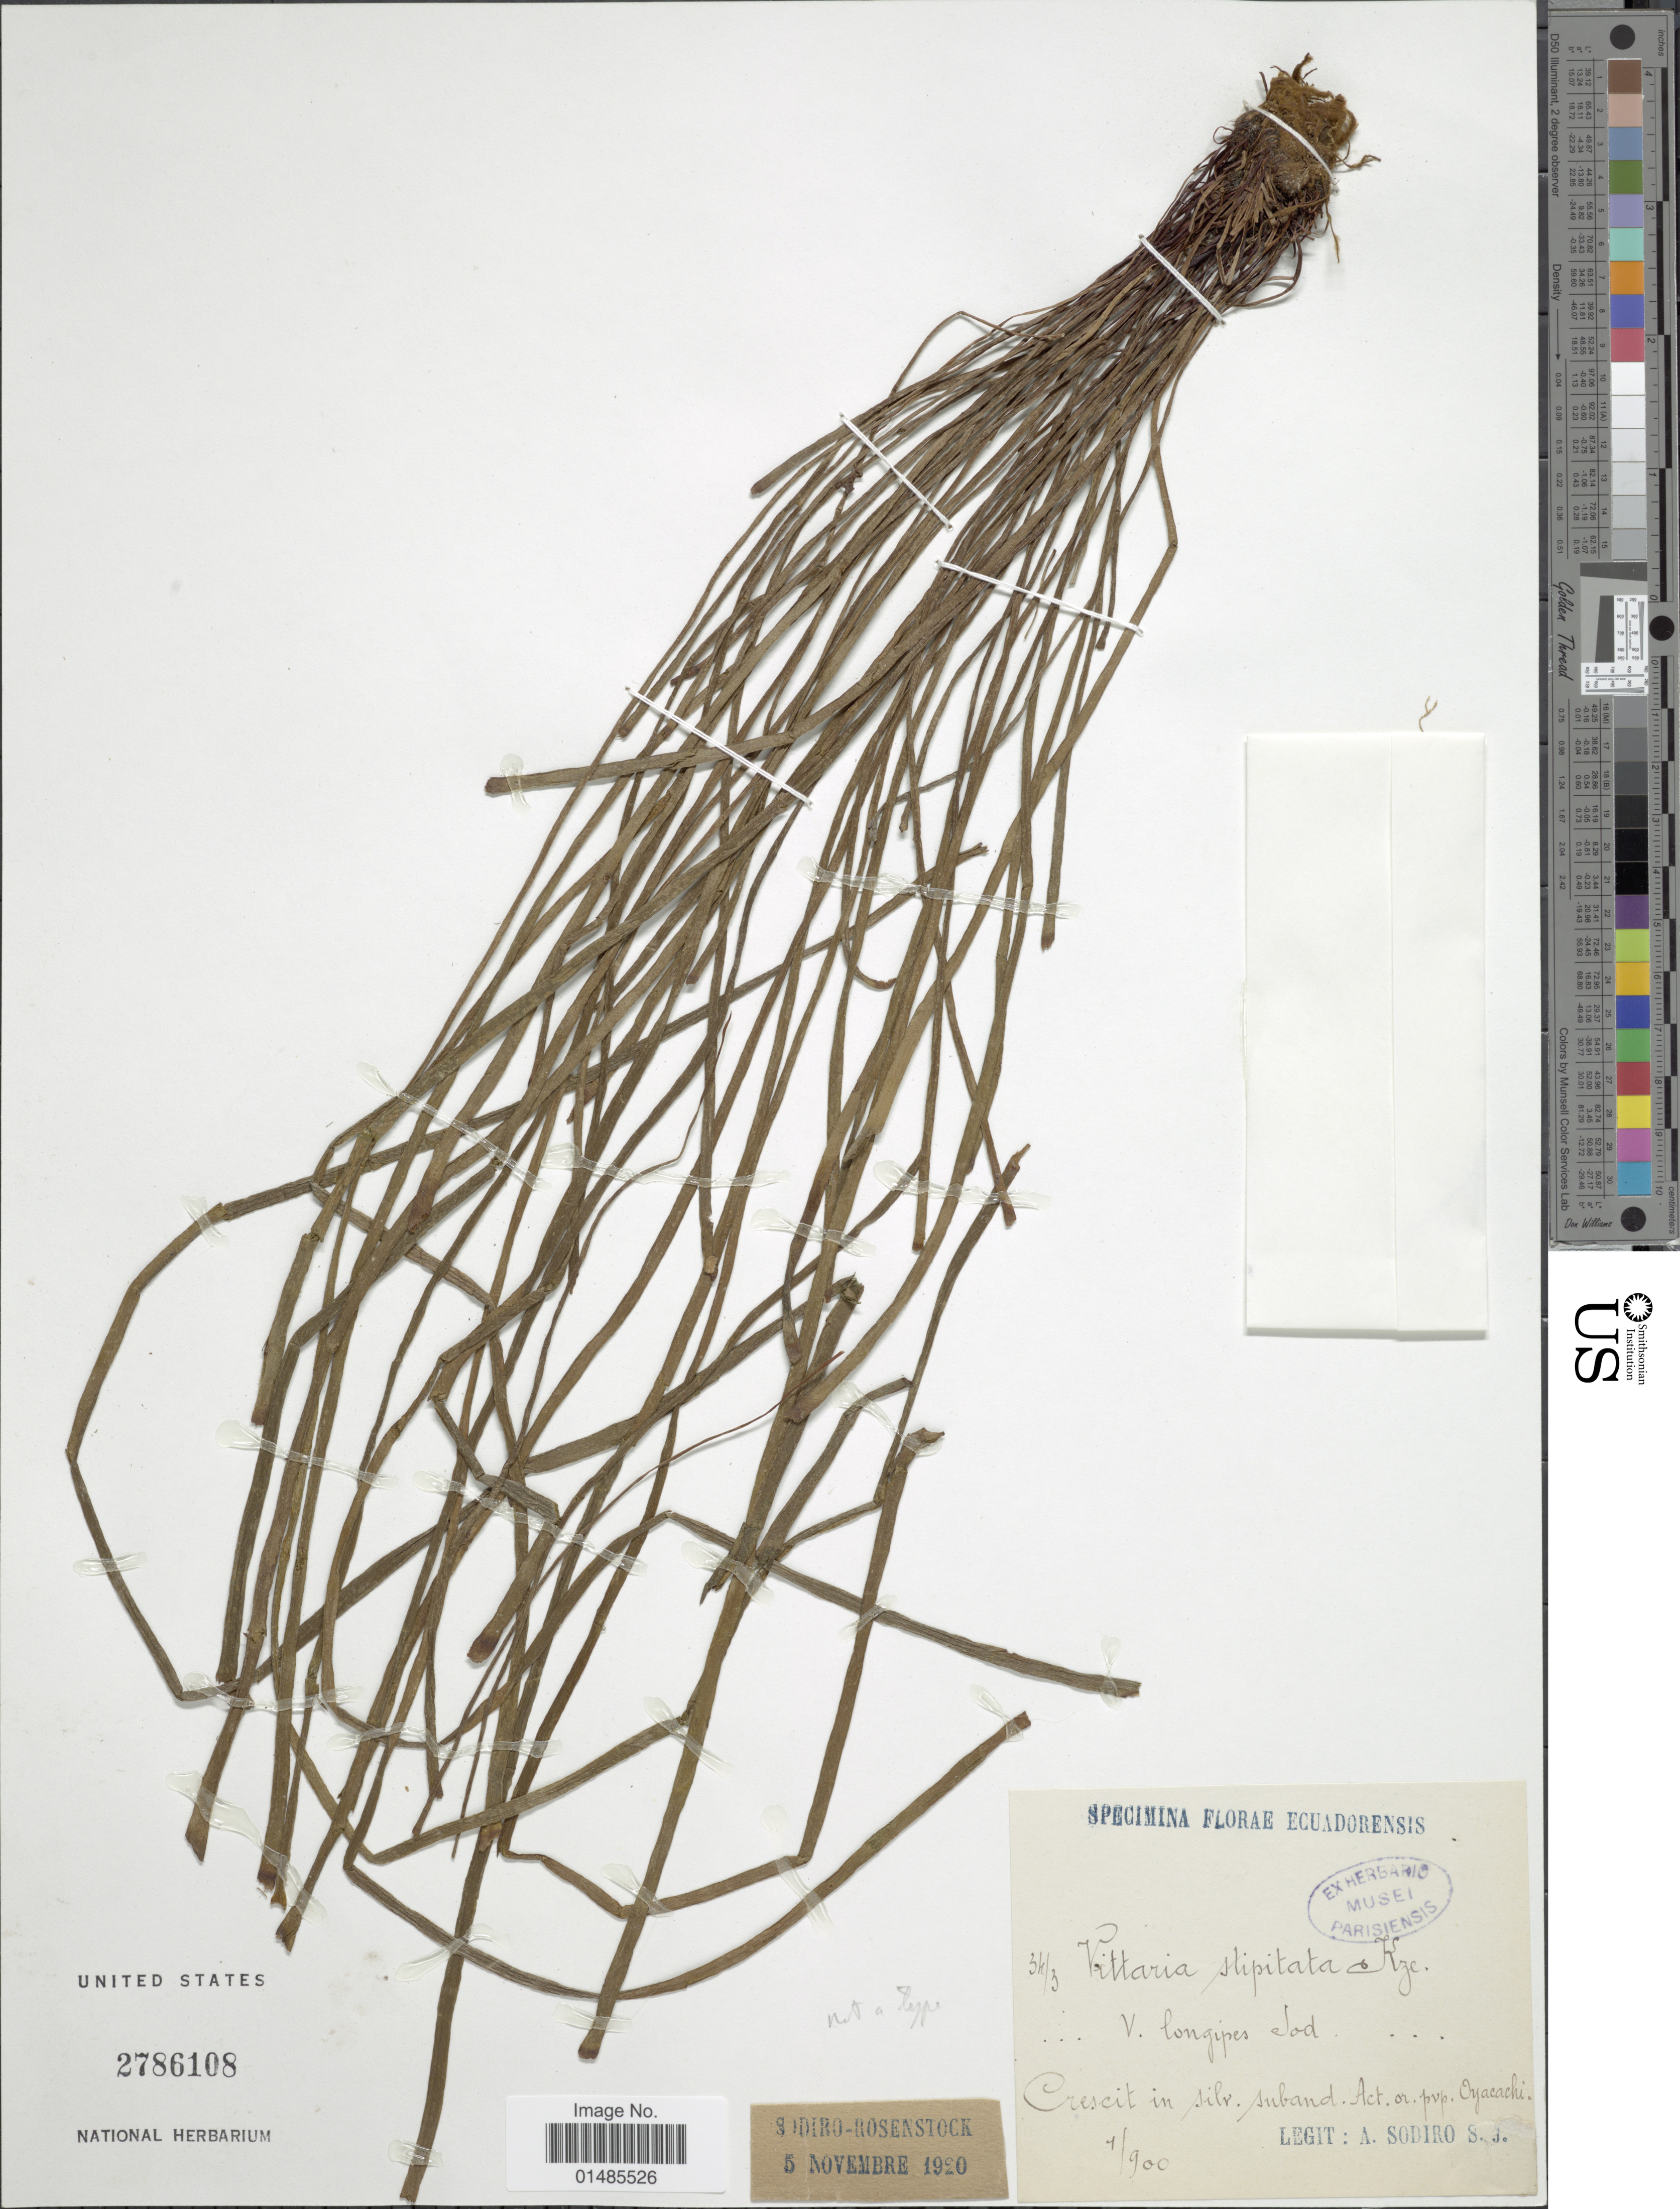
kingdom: Plantae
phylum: Tracheophyta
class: Polypodiopsida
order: Polypodiales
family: Pteridaceae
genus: Radiovittaria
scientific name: Radiovittaria stipitata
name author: (Kunze) E.H. Crane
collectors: A. Sodiro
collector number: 34/3*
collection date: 1900-04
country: Ecuador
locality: In silv. suband. Act. or. pvp. Oyacachi.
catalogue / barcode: US 2786108